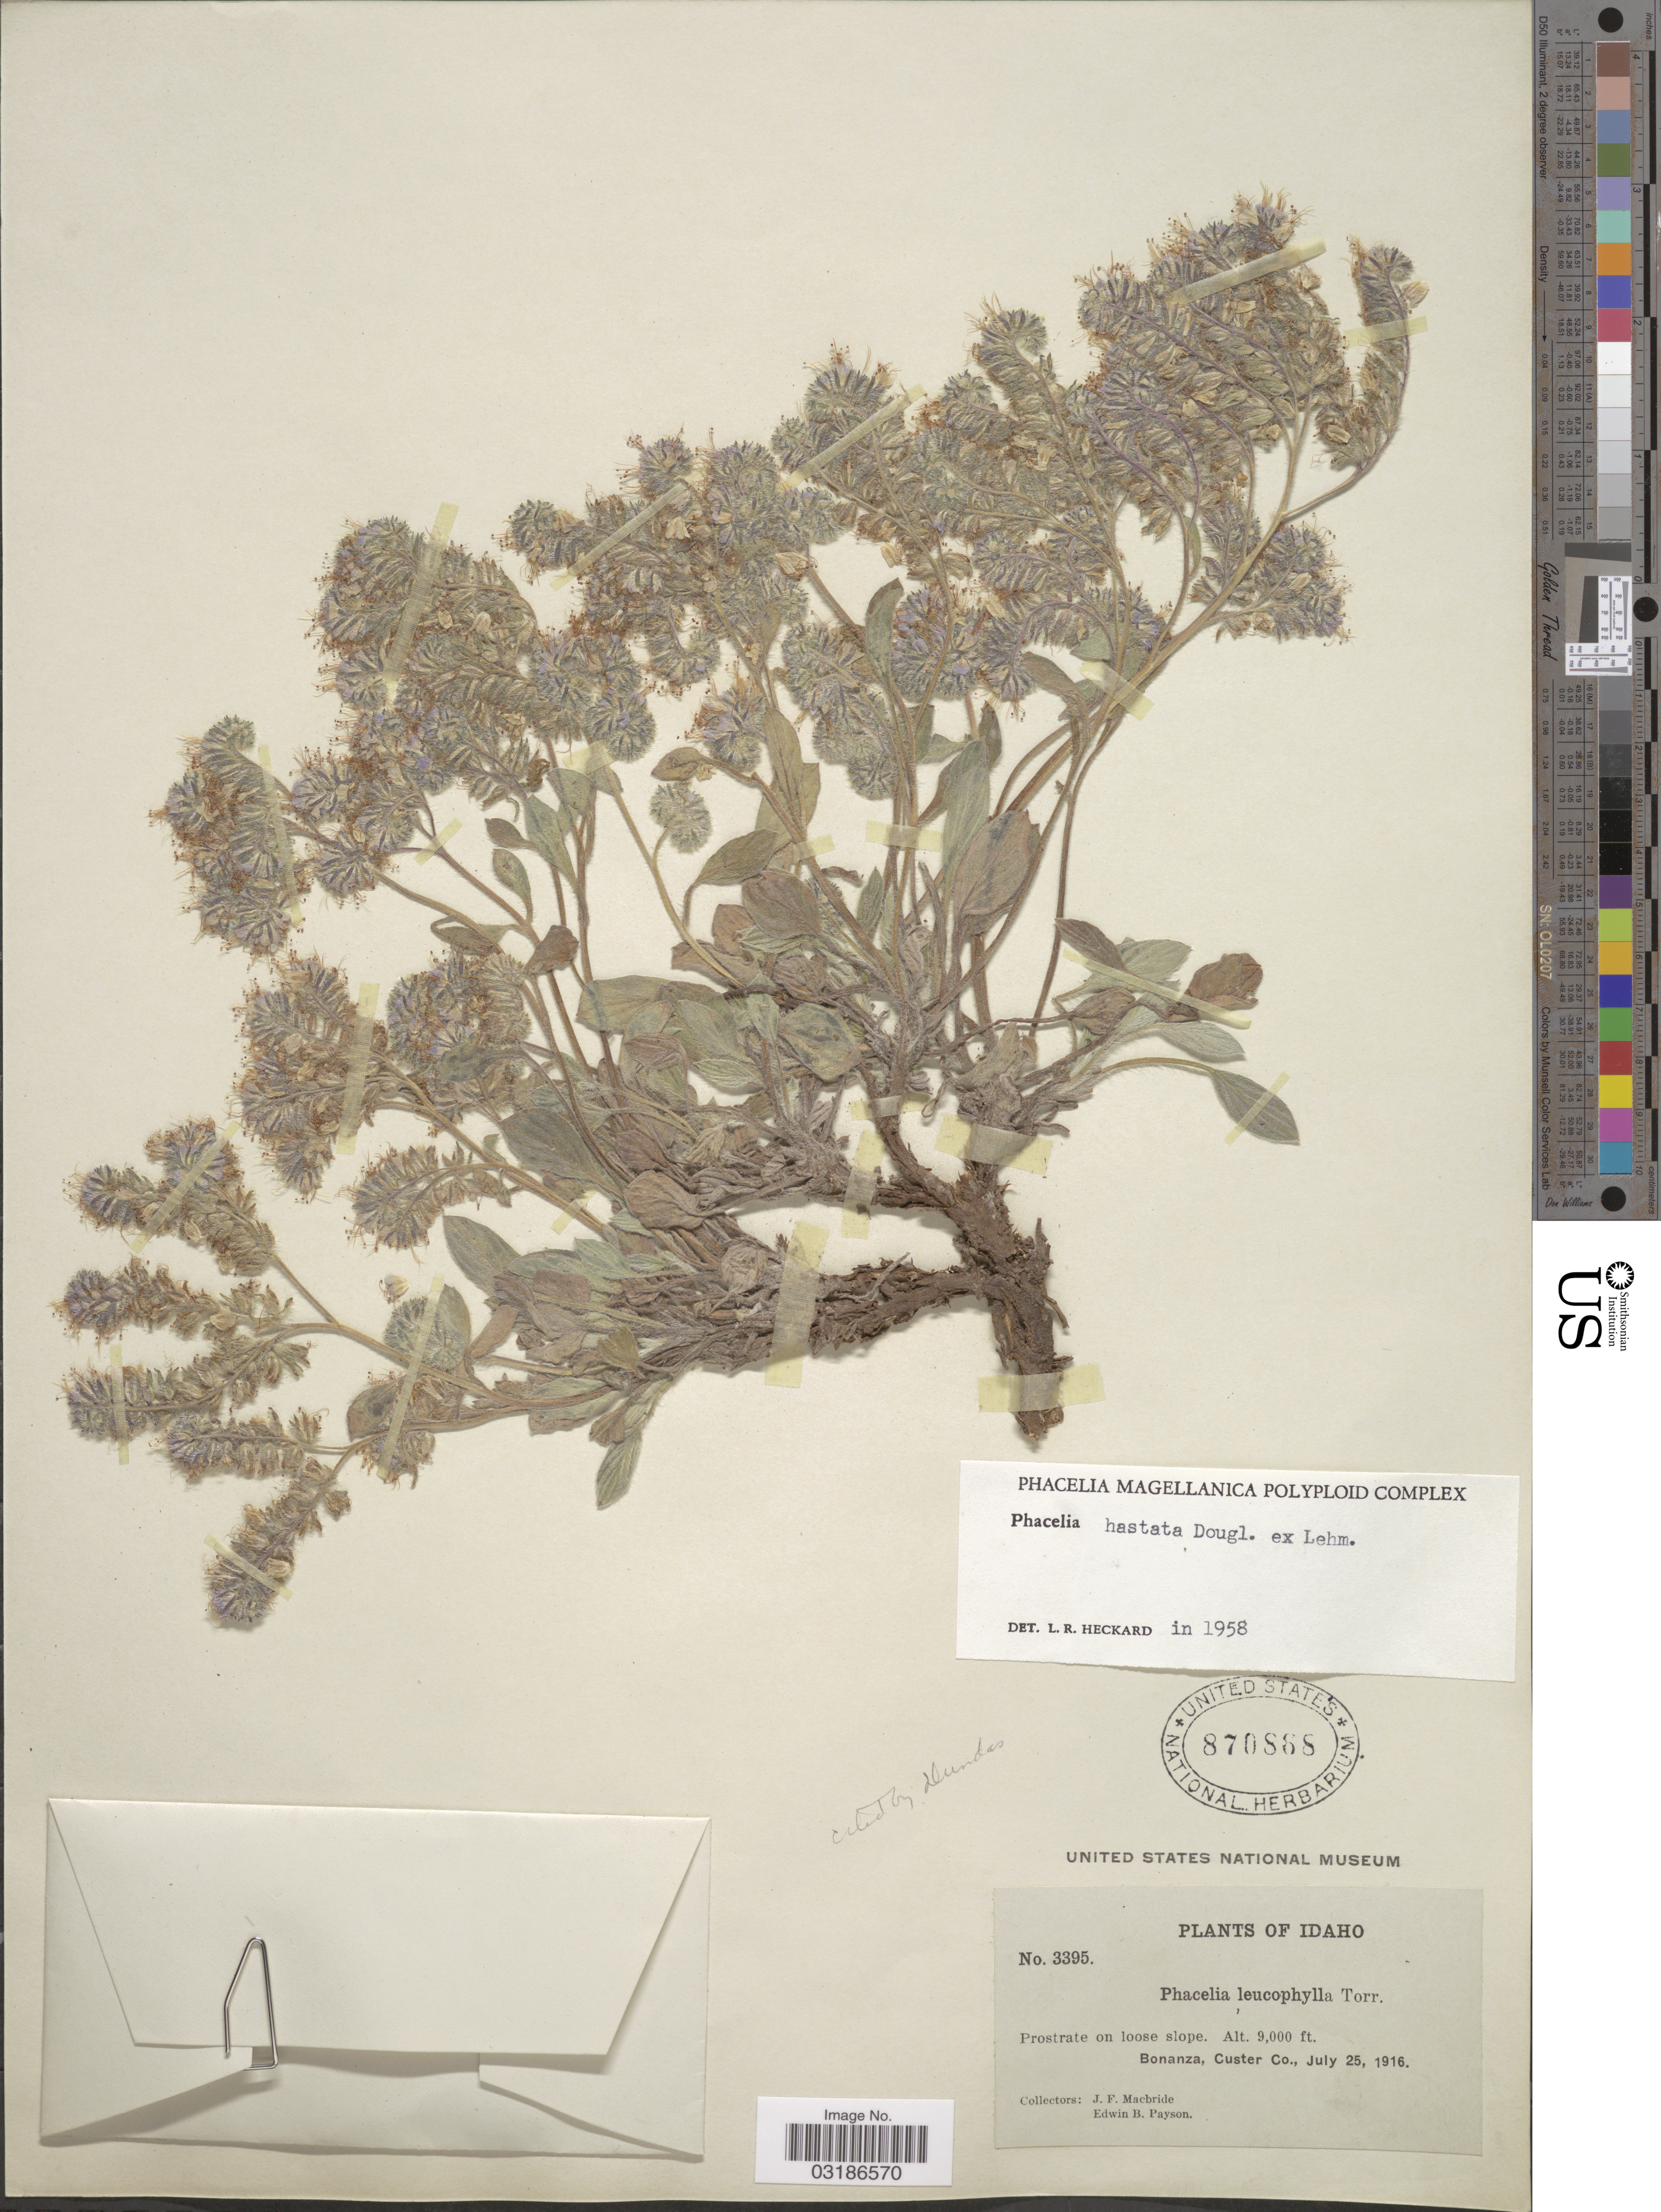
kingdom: Plantae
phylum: Tracheophyta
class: Magnoliopsida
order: Boraginales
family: Hydrophyllaceae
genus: Phacelia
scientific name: Phacelia hastata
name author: Douglas ex Lehm.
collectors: J. F. Macbride & E. B. Payson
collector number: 3395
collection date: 1916-07-25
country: United States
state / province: Idaho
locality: Prostrate on loose slope, Bonanza, Custer Co.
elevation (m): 2743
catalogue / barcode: US 870868